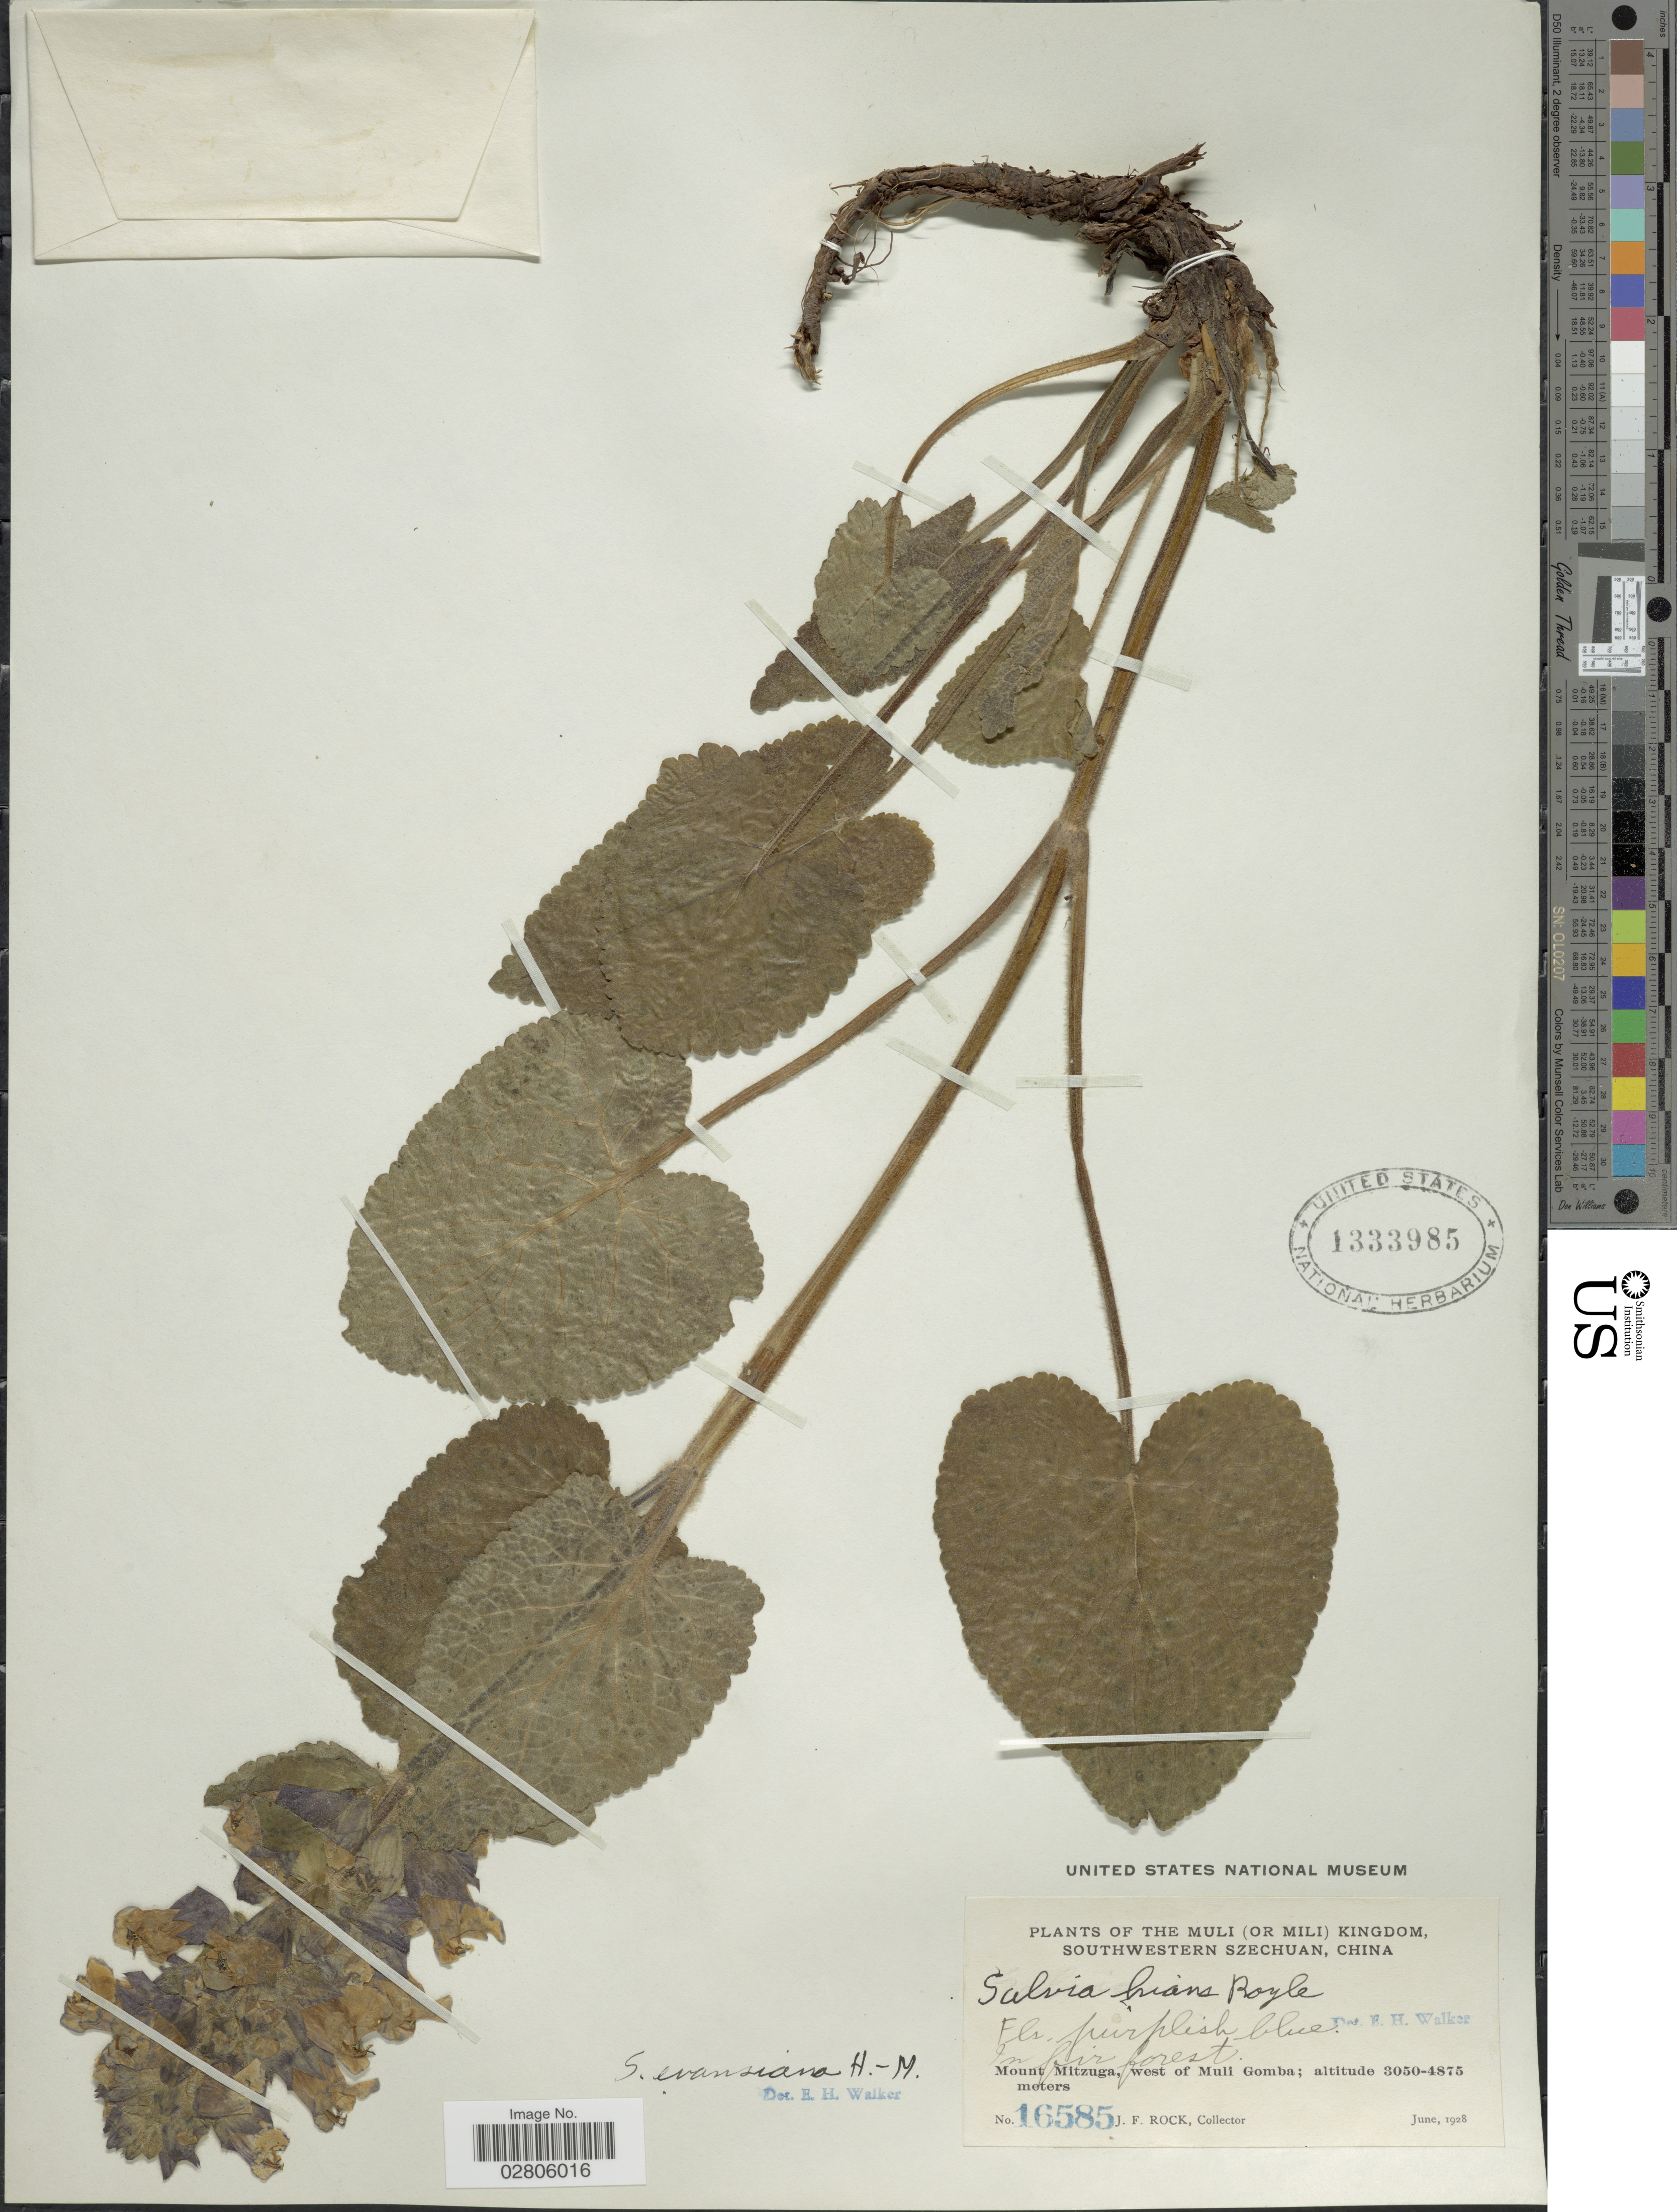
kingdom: Plantae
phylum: Tracheophyta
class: Magnoliopsida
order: Lamiales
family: Lamiaceae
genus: Salvia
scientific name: Salvia evansiana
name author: Hand.-Mazz.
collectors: J. Rock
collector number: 16585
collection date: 1928-06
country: China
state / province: Sichuan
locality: The Muli (or Mili) Kingdom, Southwestern Szechuan, Mount Mitzuga, west of Muli Gomba.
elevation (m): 3050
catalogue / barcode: US 1333985